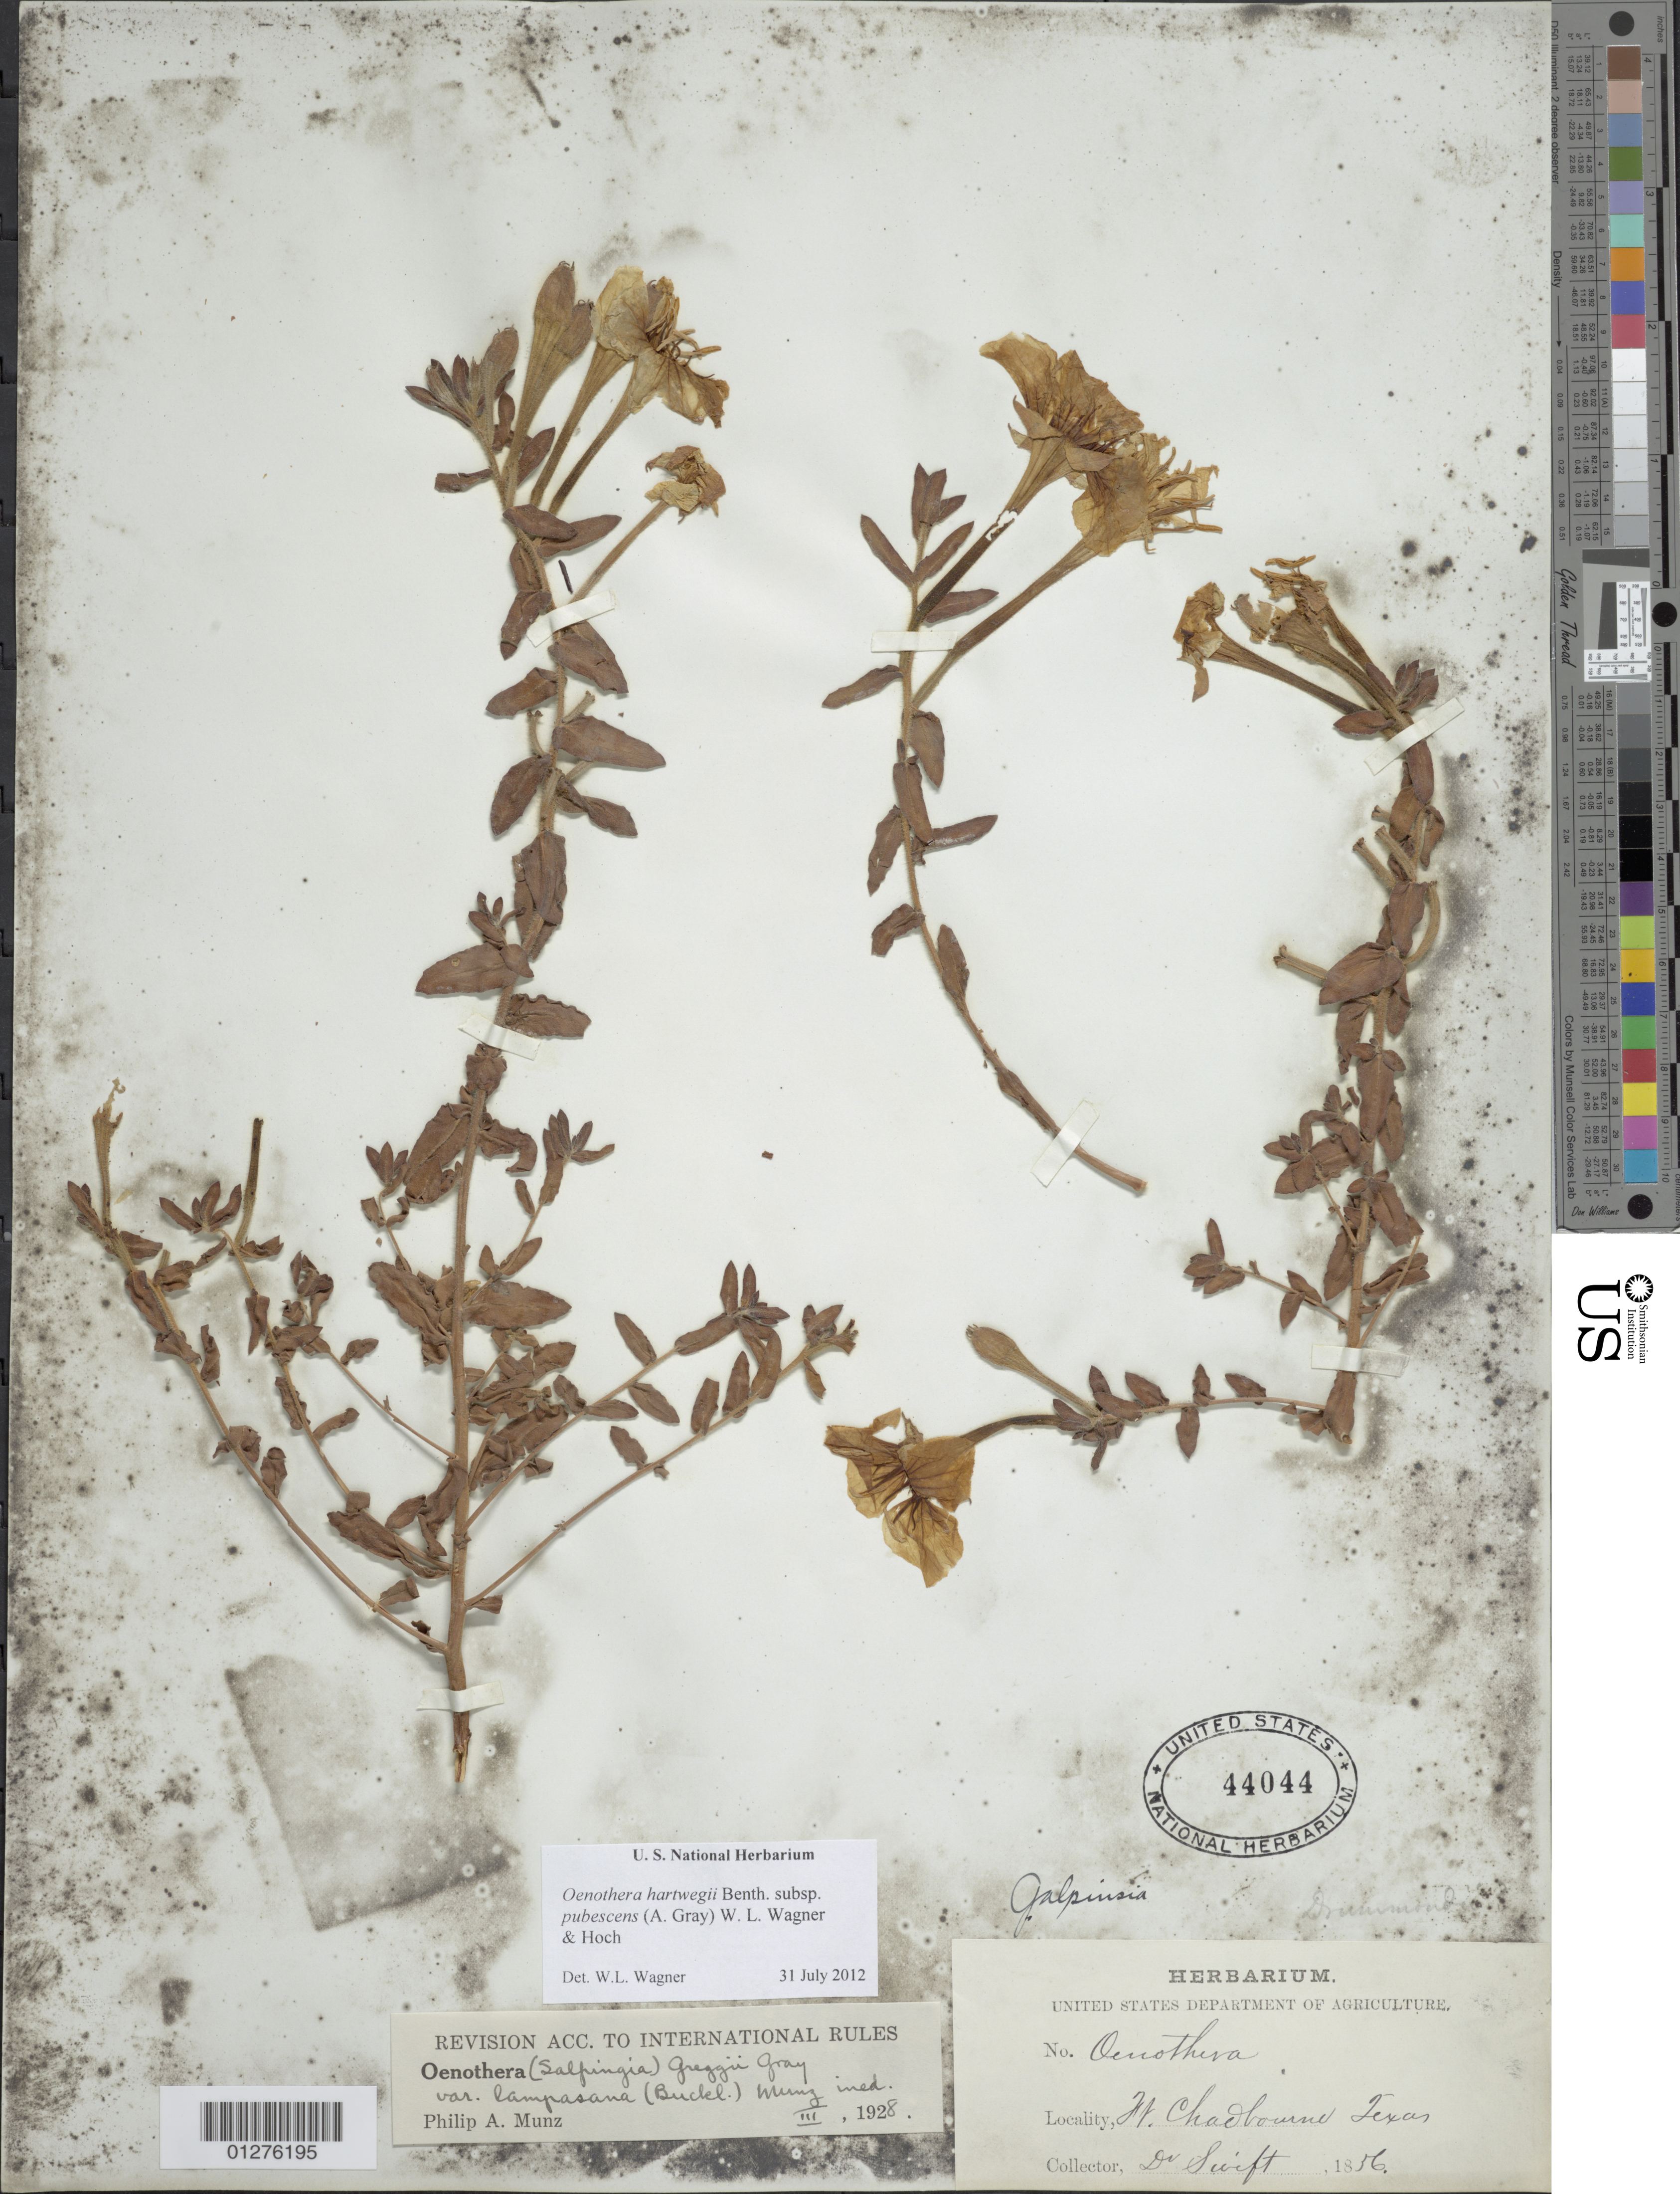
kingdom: Plantae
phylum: Tracheophyta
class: Magnoliopsida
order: Myrtales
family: Onagraceae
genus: Oenothera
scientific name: Oenothera hartwegii subsp. pubescens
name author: (A. Gray) W.L. Wagner & Hoch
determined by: Wagner, W. L., (BOT), Smithsonian Institution - National Museum of Natural History (UNITED STATES)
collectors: Swift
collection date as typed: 1856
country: United States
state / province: Texas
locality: Fort Chadbourne.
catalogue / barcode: US 44044